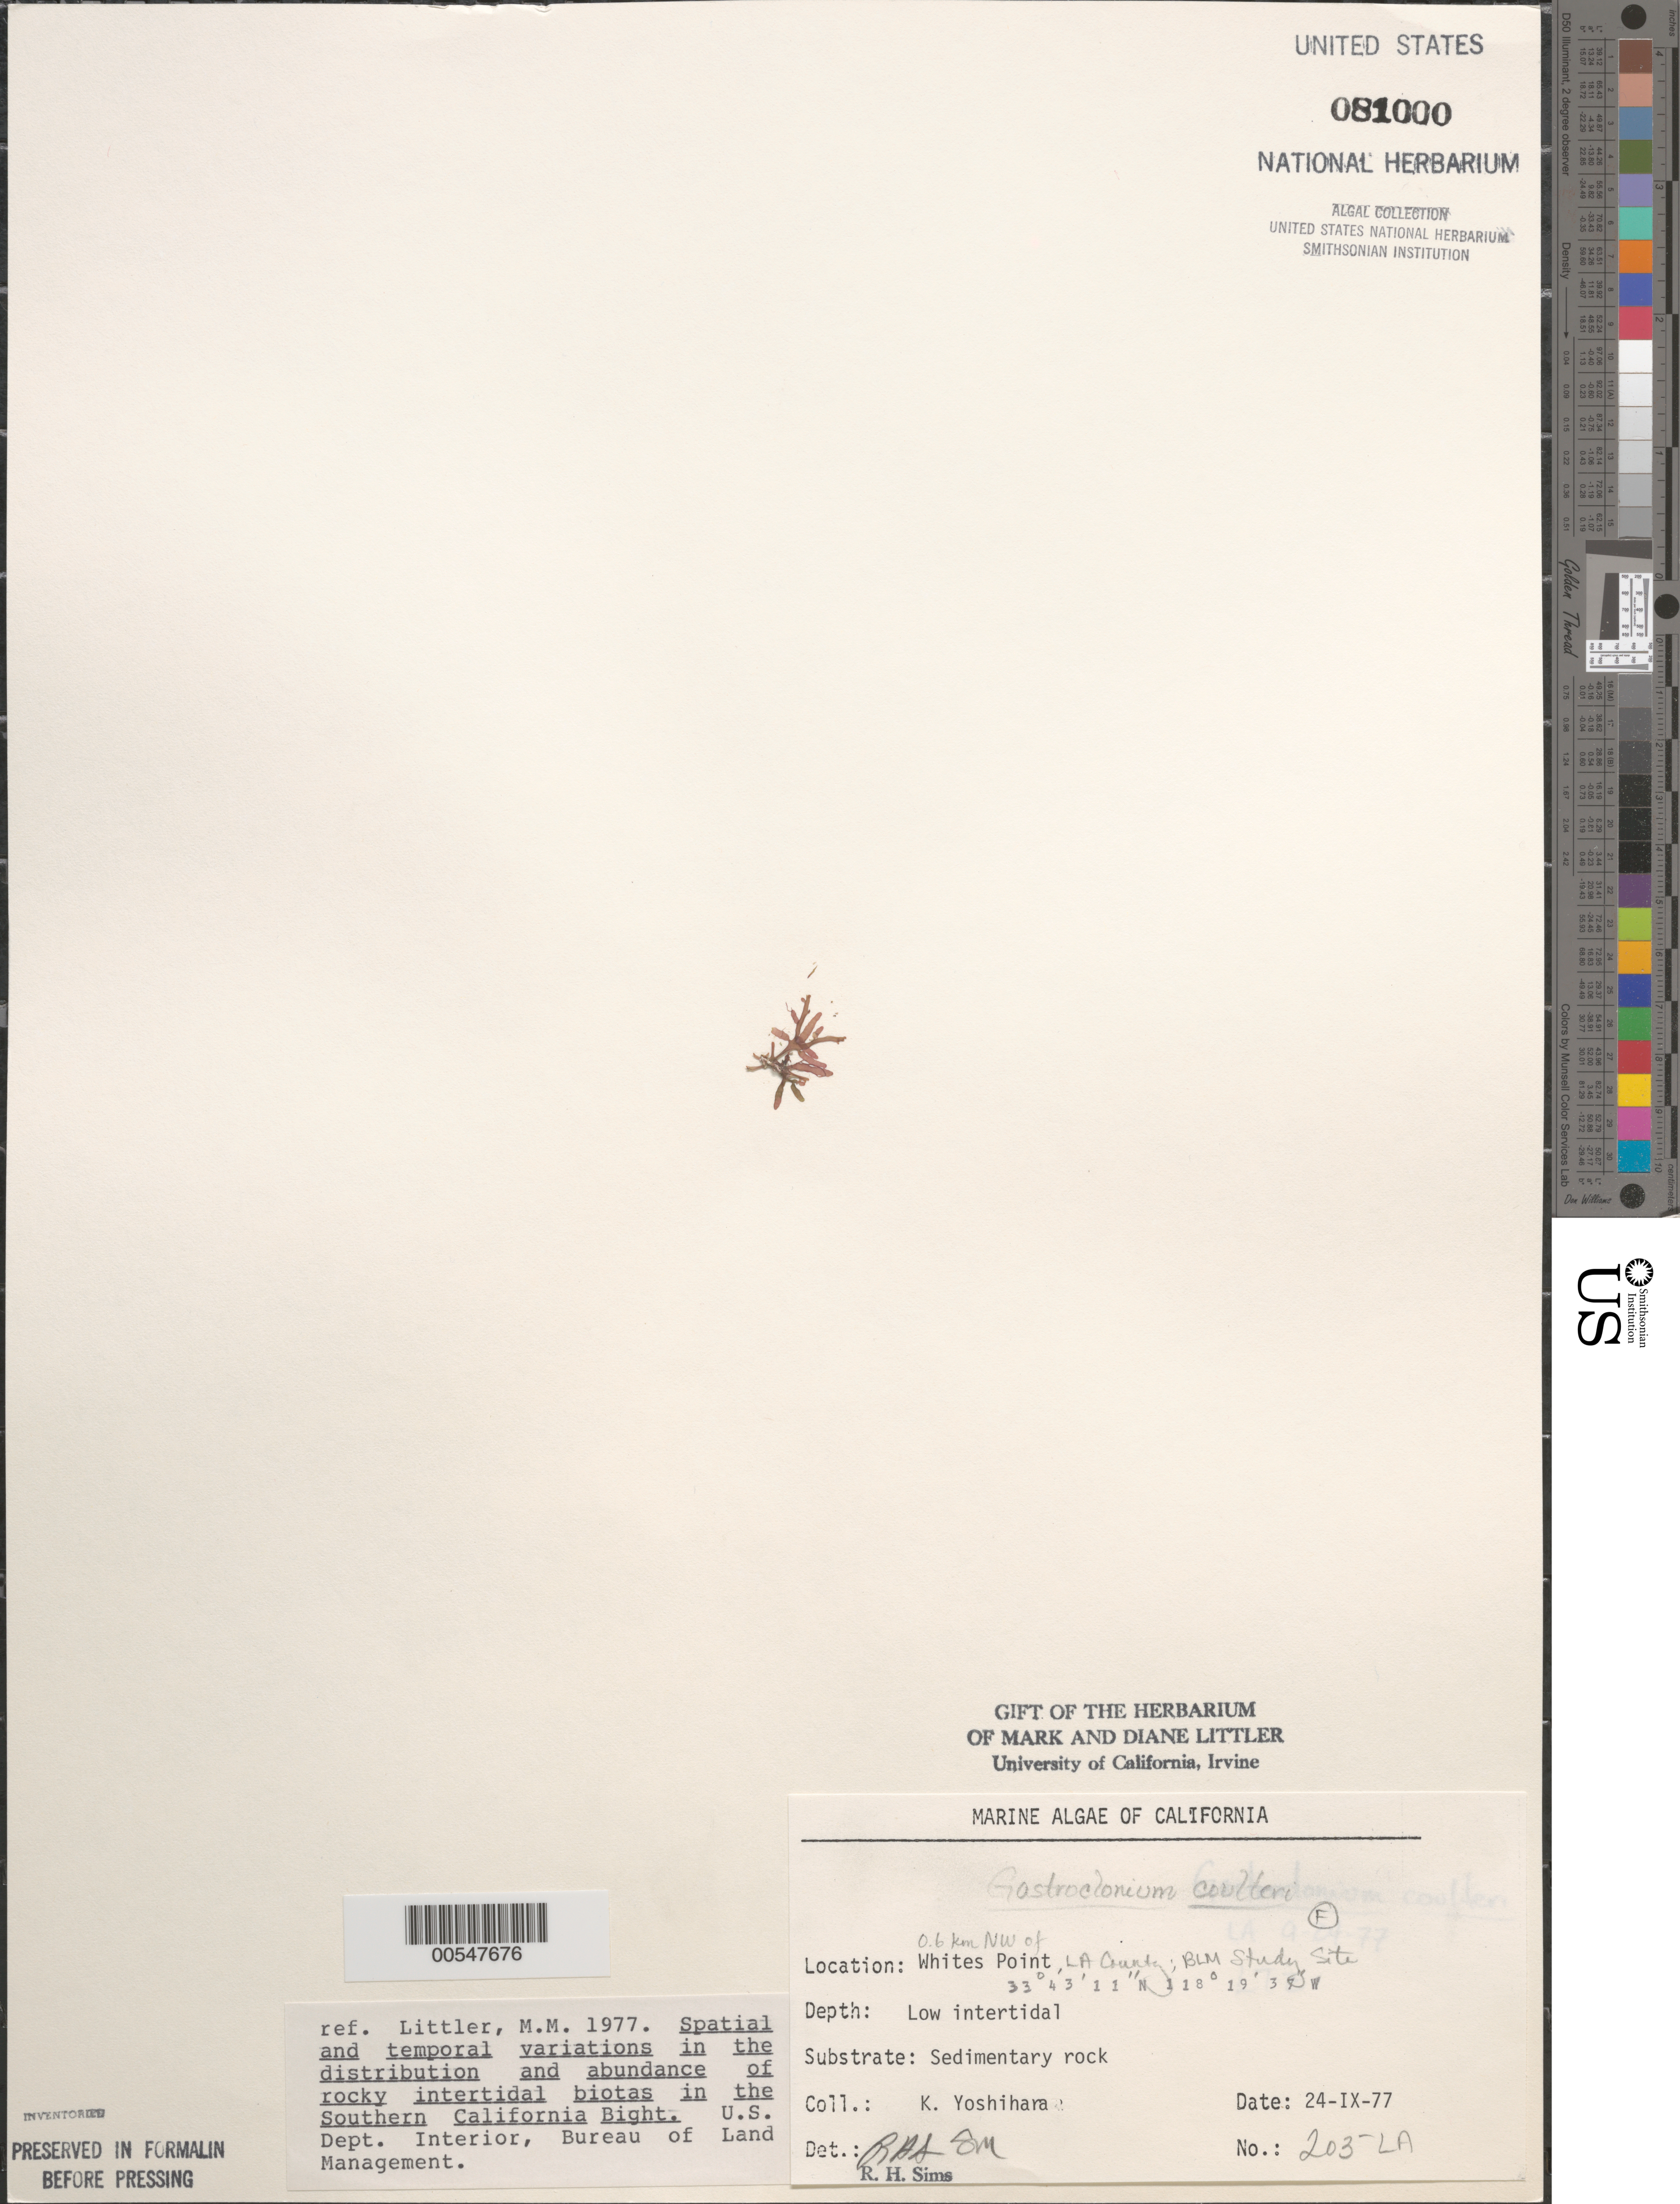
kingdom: Plantae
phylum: Rhodophyta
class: Florideophyceae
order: Gelidiales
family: Gelidiaceae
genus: Gelidium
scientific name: Gelidium coulteri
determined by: Sims, Robert H.; Murray, S. N.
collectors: K. Yoshihara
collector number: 203-la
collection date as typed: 24 Sep 1977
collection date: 1977-09-24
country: United States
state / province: California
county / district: Los Angeles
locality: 0.6 km northwest of Whites Point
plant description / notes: BLM-SOCALBIGHT Rocky Intertidal Survey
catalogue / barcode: US 81000